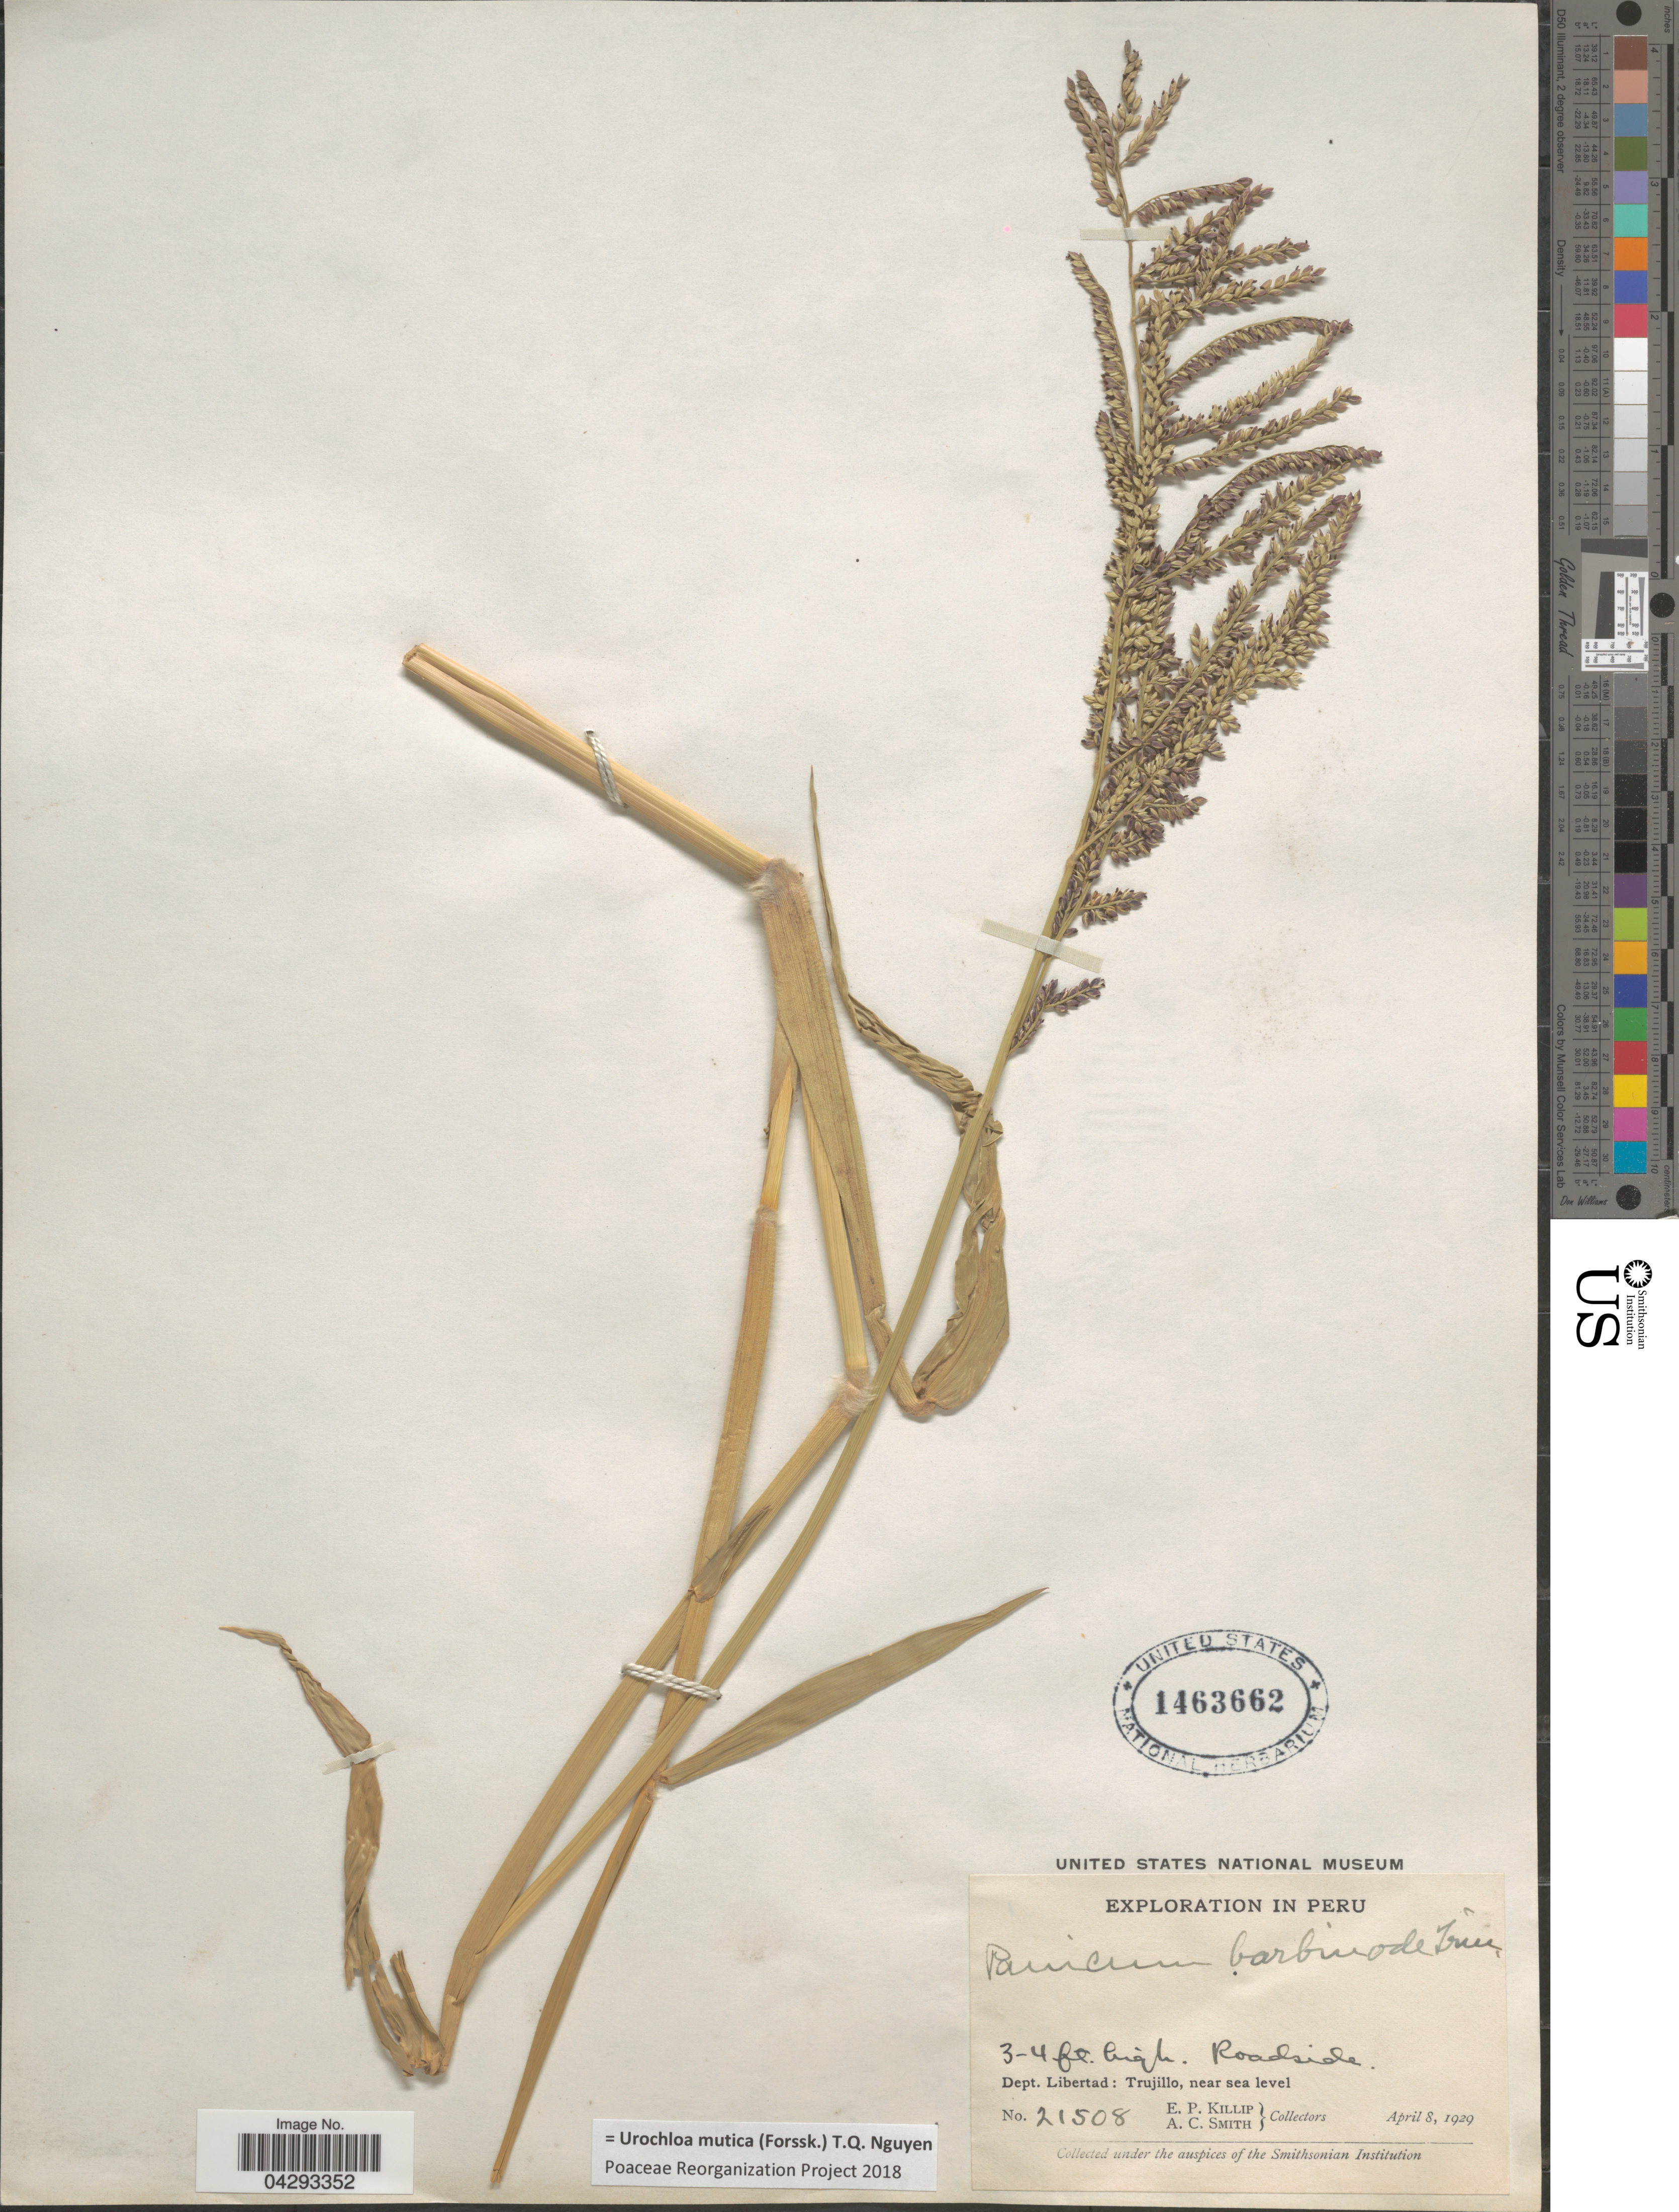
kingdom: Plantae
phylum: Tracheophyta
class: Liliopsida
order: Poales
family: Poaceae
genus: Urochloa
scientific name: Urochloa mutica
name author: (Forssk.) T.Q. Nguyen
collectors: E. P. Killip & A. C. Smith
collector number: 21508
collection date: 1929-04-08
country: Peru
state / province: La Libertad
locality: Exploration in Peru. Dept. Libertad: Trujillo.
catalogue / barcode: US 1463662